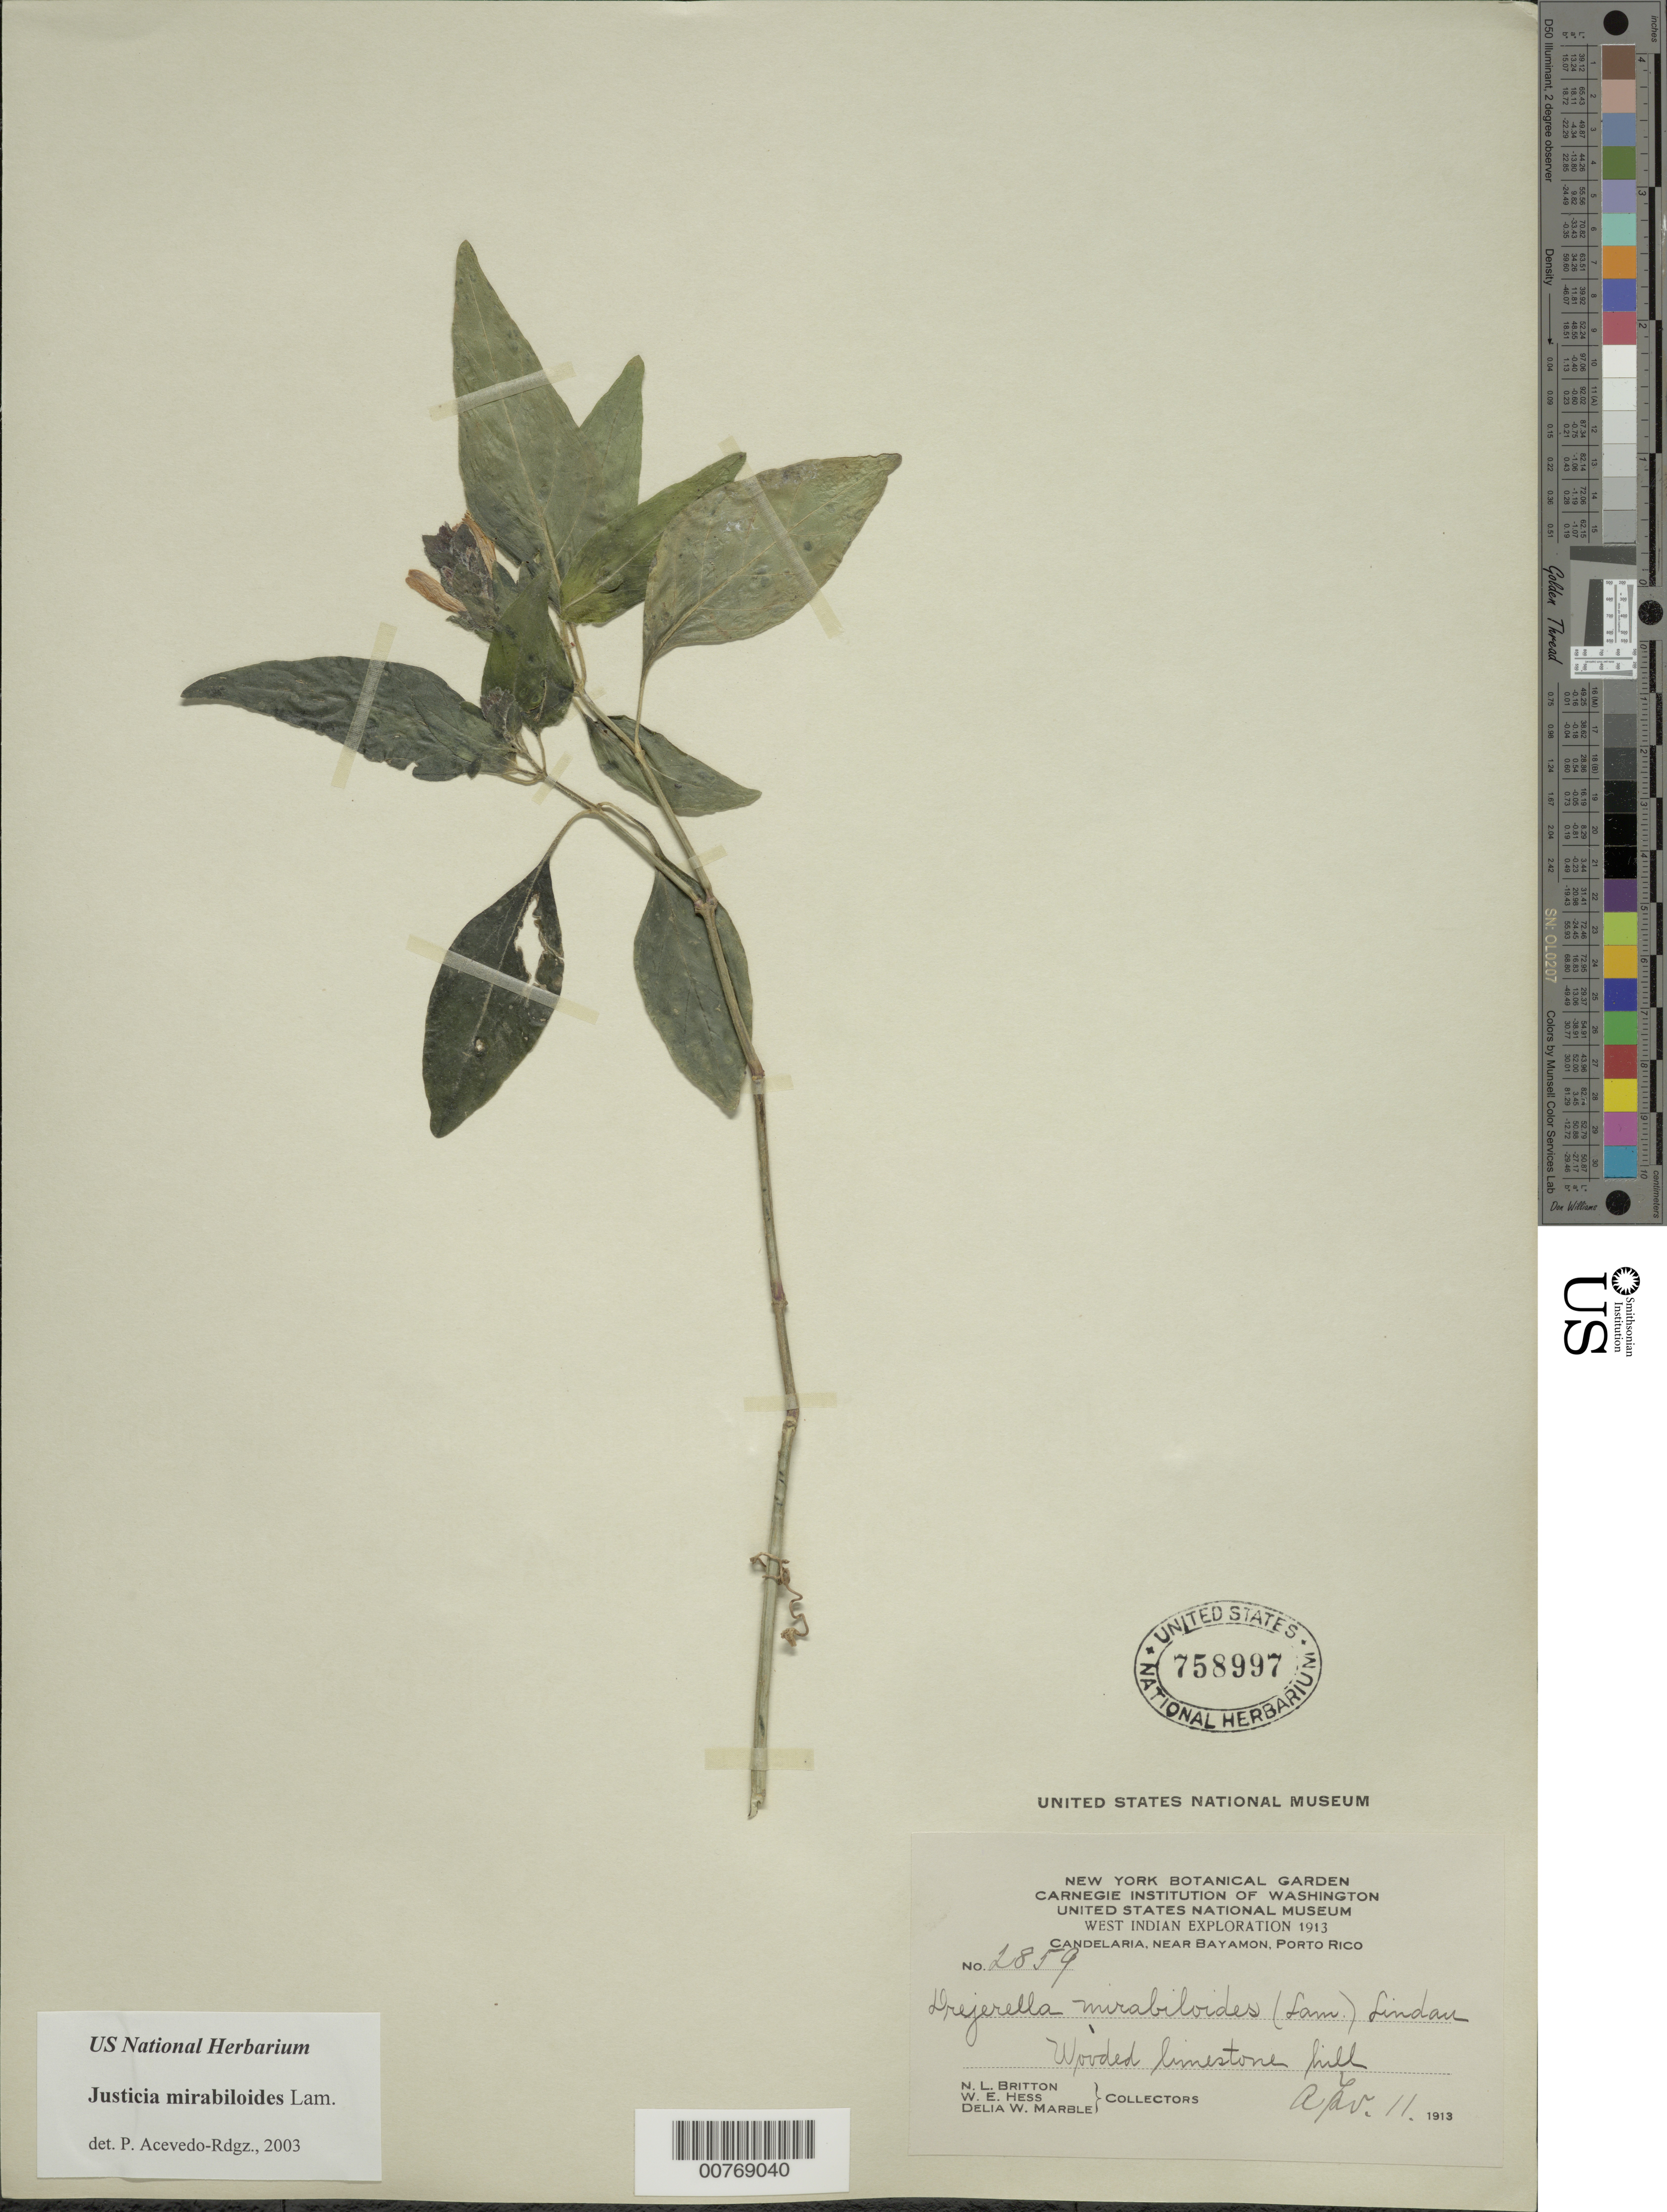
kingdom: Plantae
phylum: Tracheophyta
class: Magnoliopsida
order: Lamiales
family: Acanthaceae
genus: Justicia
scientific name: Justicia mirabiloides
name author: Lam.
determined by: Acevedo-Rodríguez, P., (BOT), Smithsonian Institution - National Museum of Natural History (UNITED STATES)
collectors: N. Britton, W. Hess & D. W. Marble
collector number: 2859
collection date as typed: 11 Apr 1913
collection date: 1913-04-11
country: Puerto Rico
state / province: Toa Baja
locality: Candelaria, near Bayamon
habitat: Wooded limestone hill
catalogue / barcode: US 758997